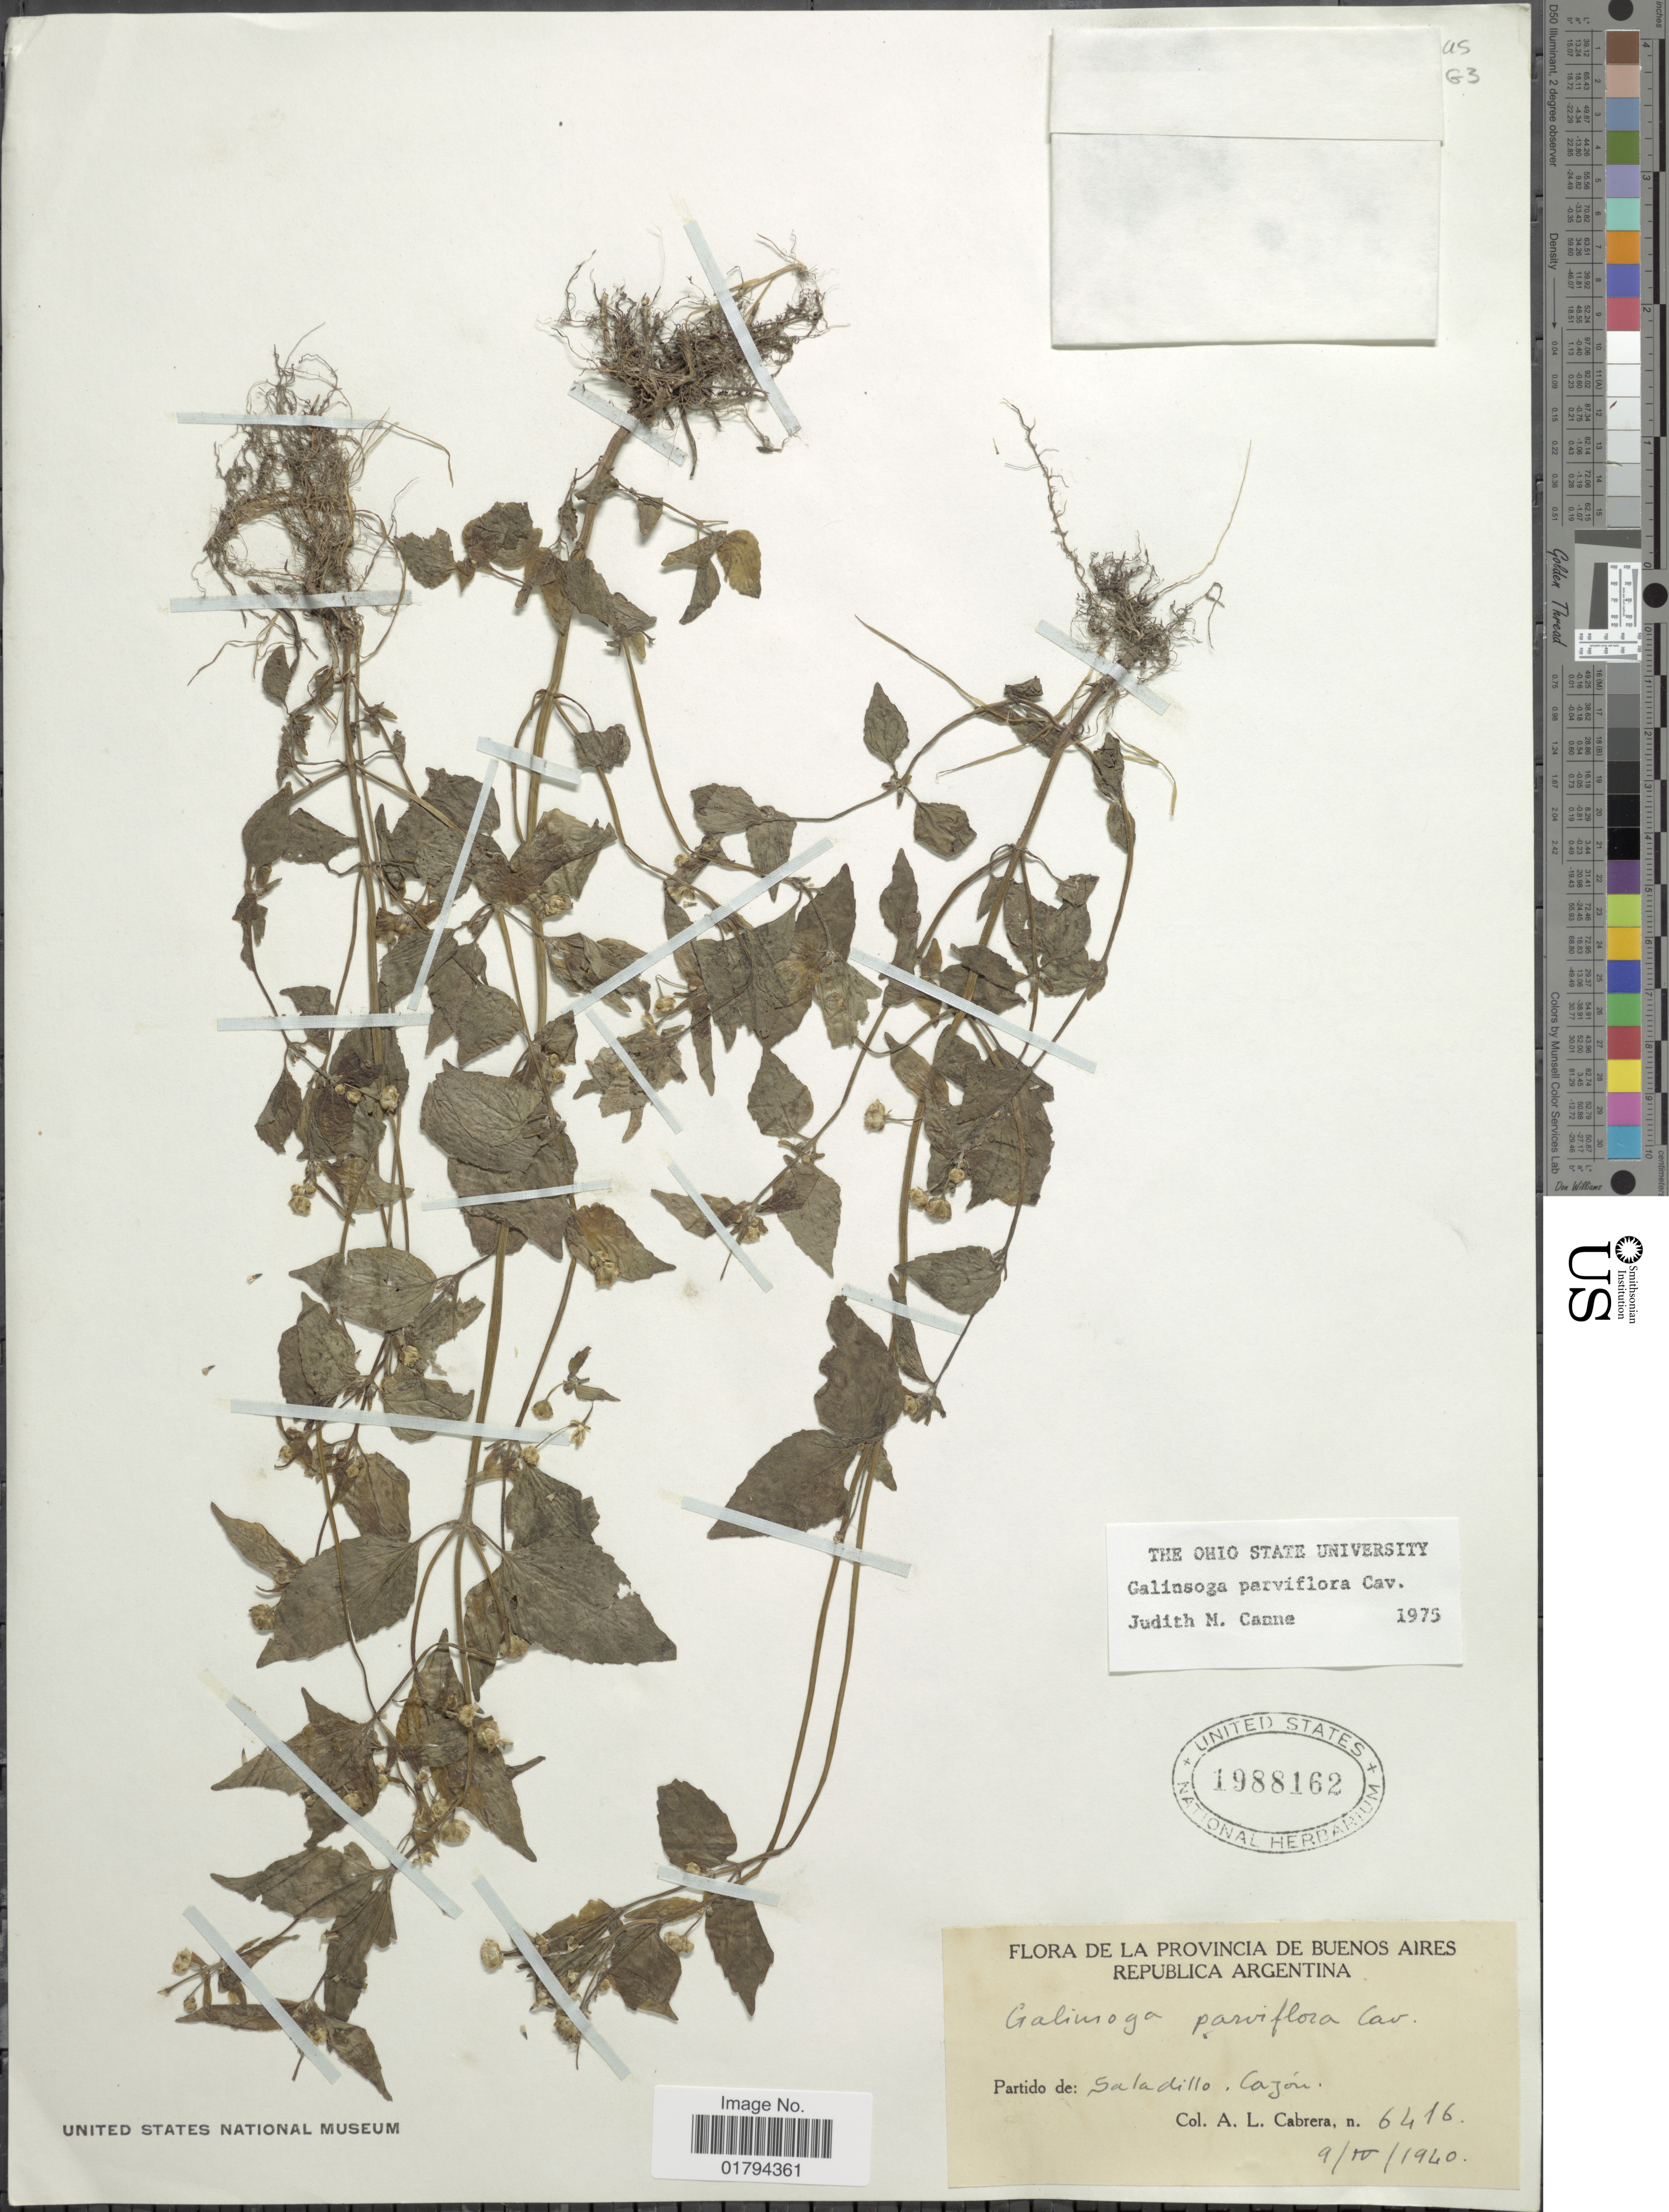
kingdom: Plantae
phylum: Tracheophyta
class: Magnoliopsida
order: Asterales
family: Asteraceae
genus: Galinsoga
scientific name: Galinsoga parviflora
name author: Cav.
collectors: A. L. Cabrera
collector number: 6416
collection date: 1940-10-09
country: Argentina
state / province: Buenos Aires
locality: Partido de: Saladillo, Cajoú,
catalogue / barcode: US 1988162